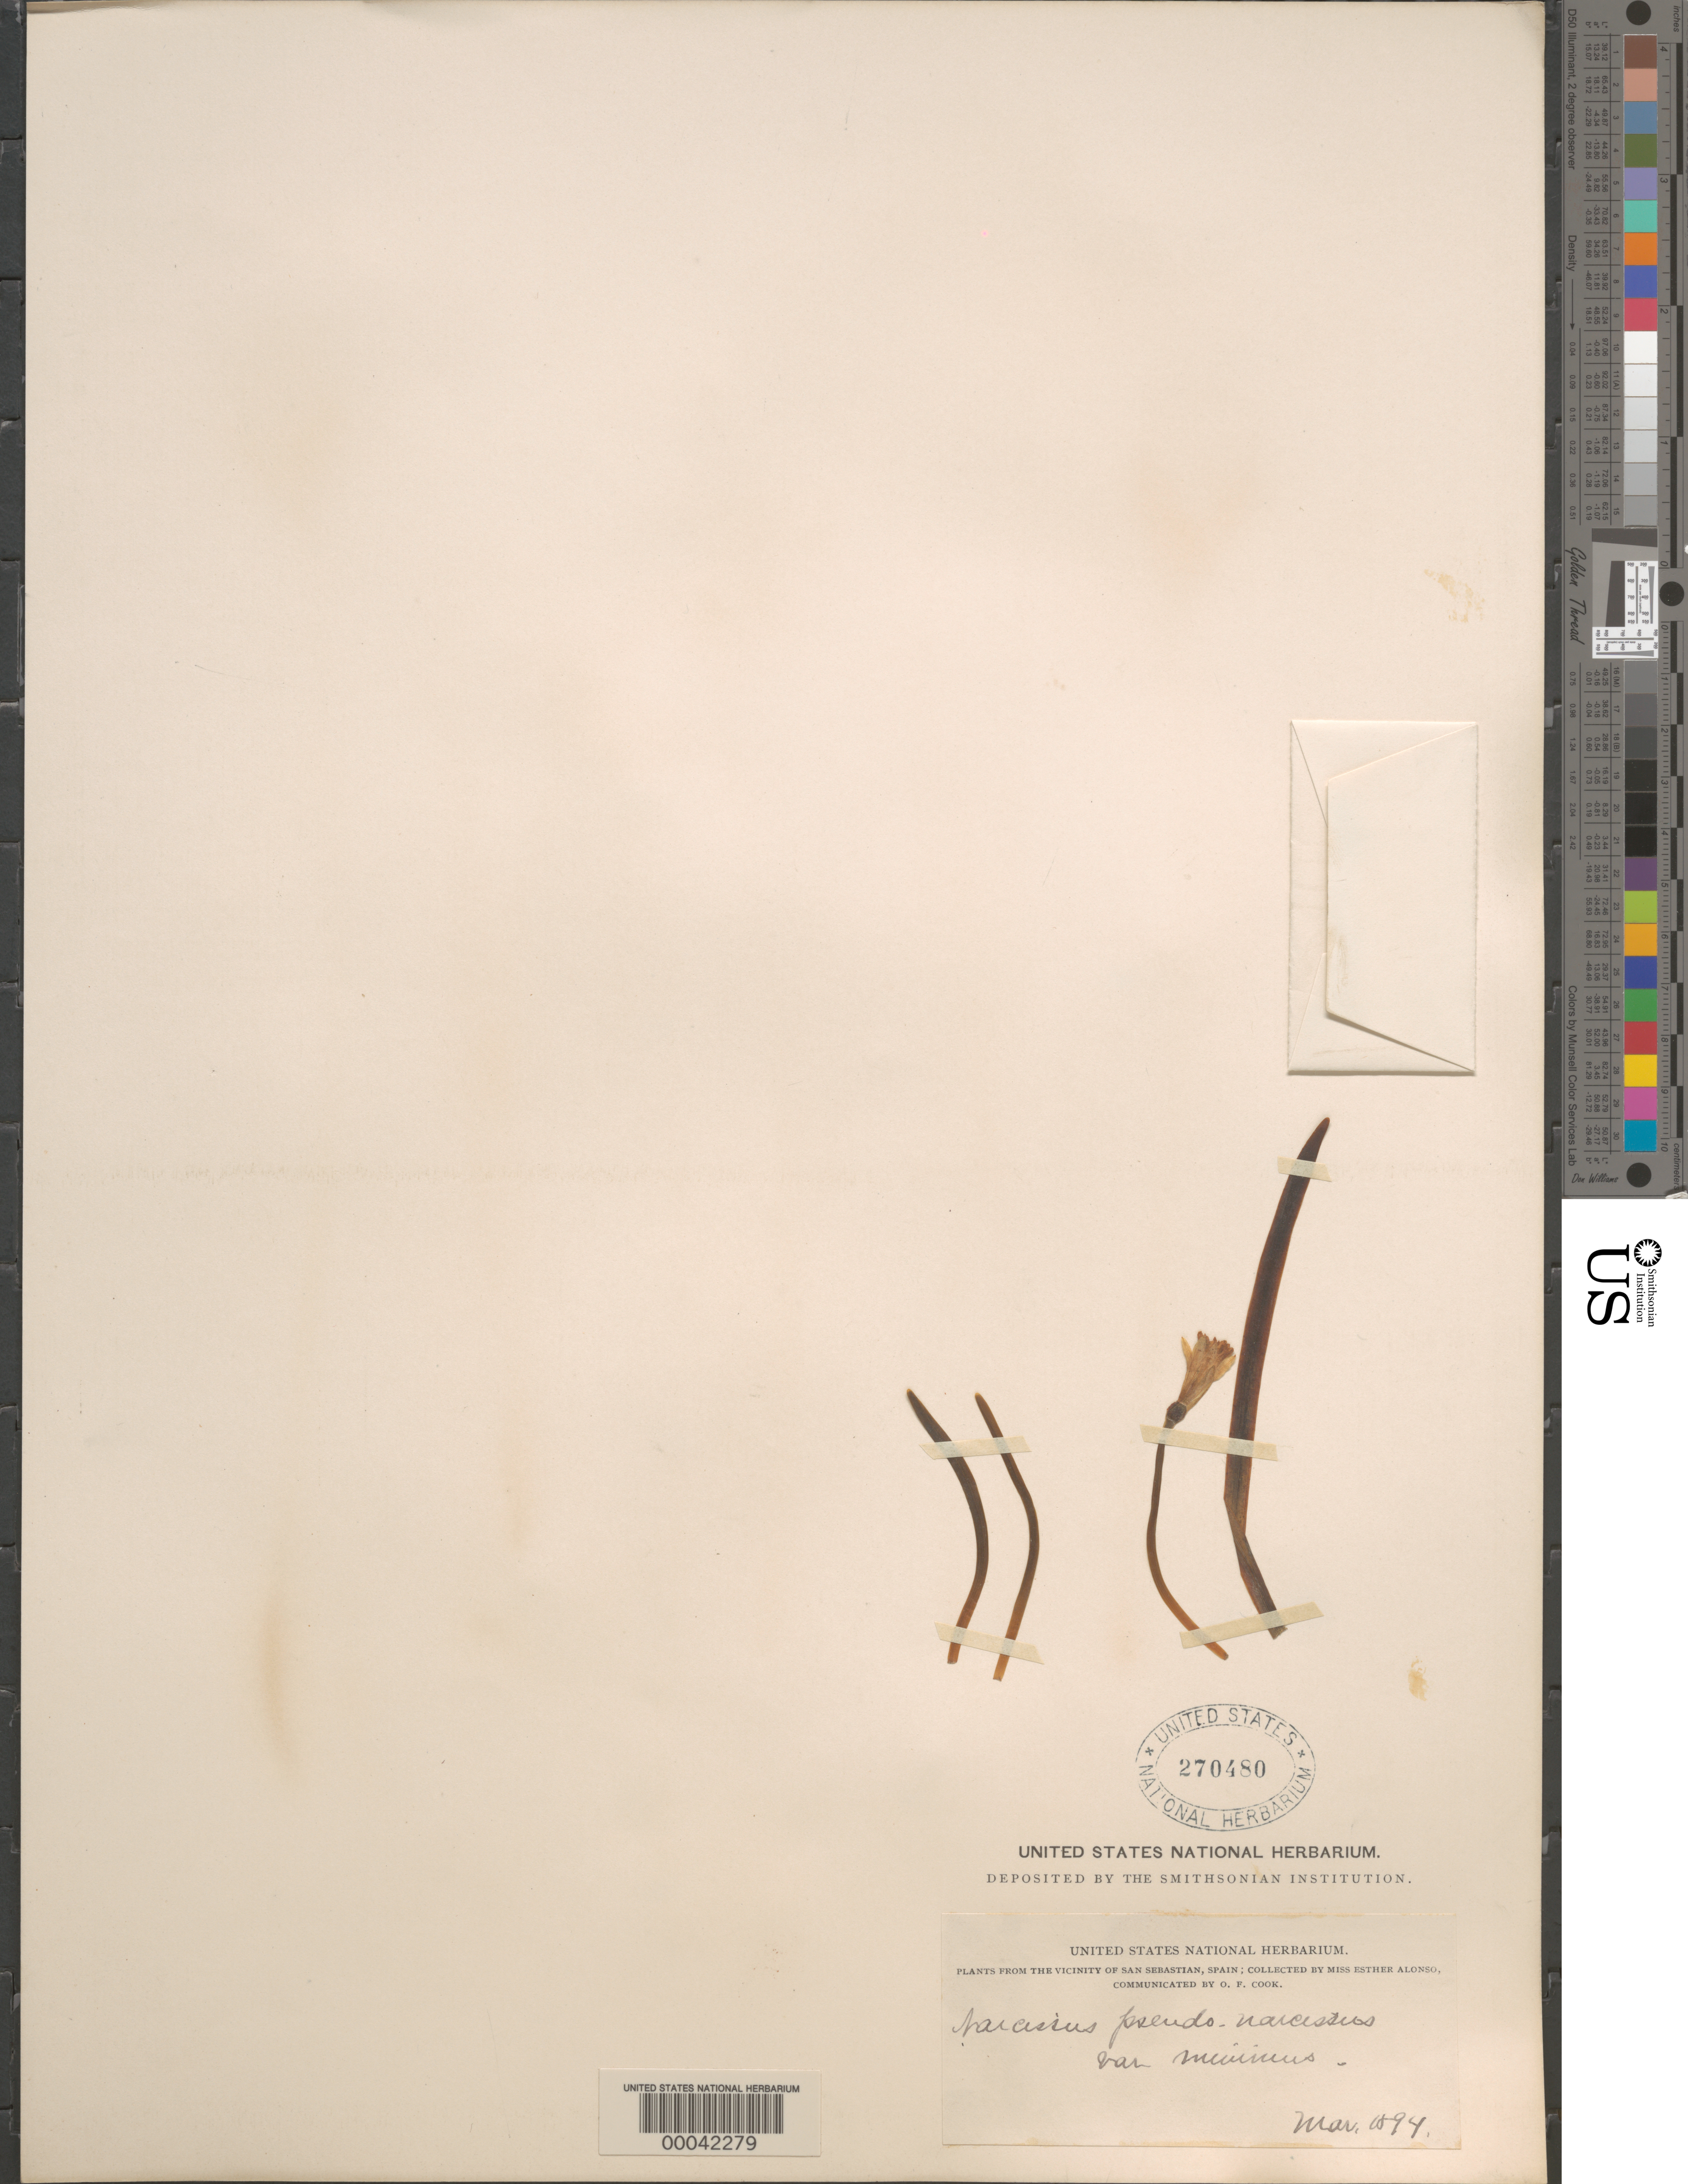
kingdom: Plantae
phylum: Tracheophyta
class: Liliopsida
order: Asparagales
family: Amaryllidaceae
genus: Narcissus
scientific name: Narcissus pseudonarcissus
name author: L.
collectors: E. Alonso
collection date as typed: Mar 1894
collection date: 1894-03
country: Spain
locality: Vicinity of san sebastian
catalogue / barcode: US 270480